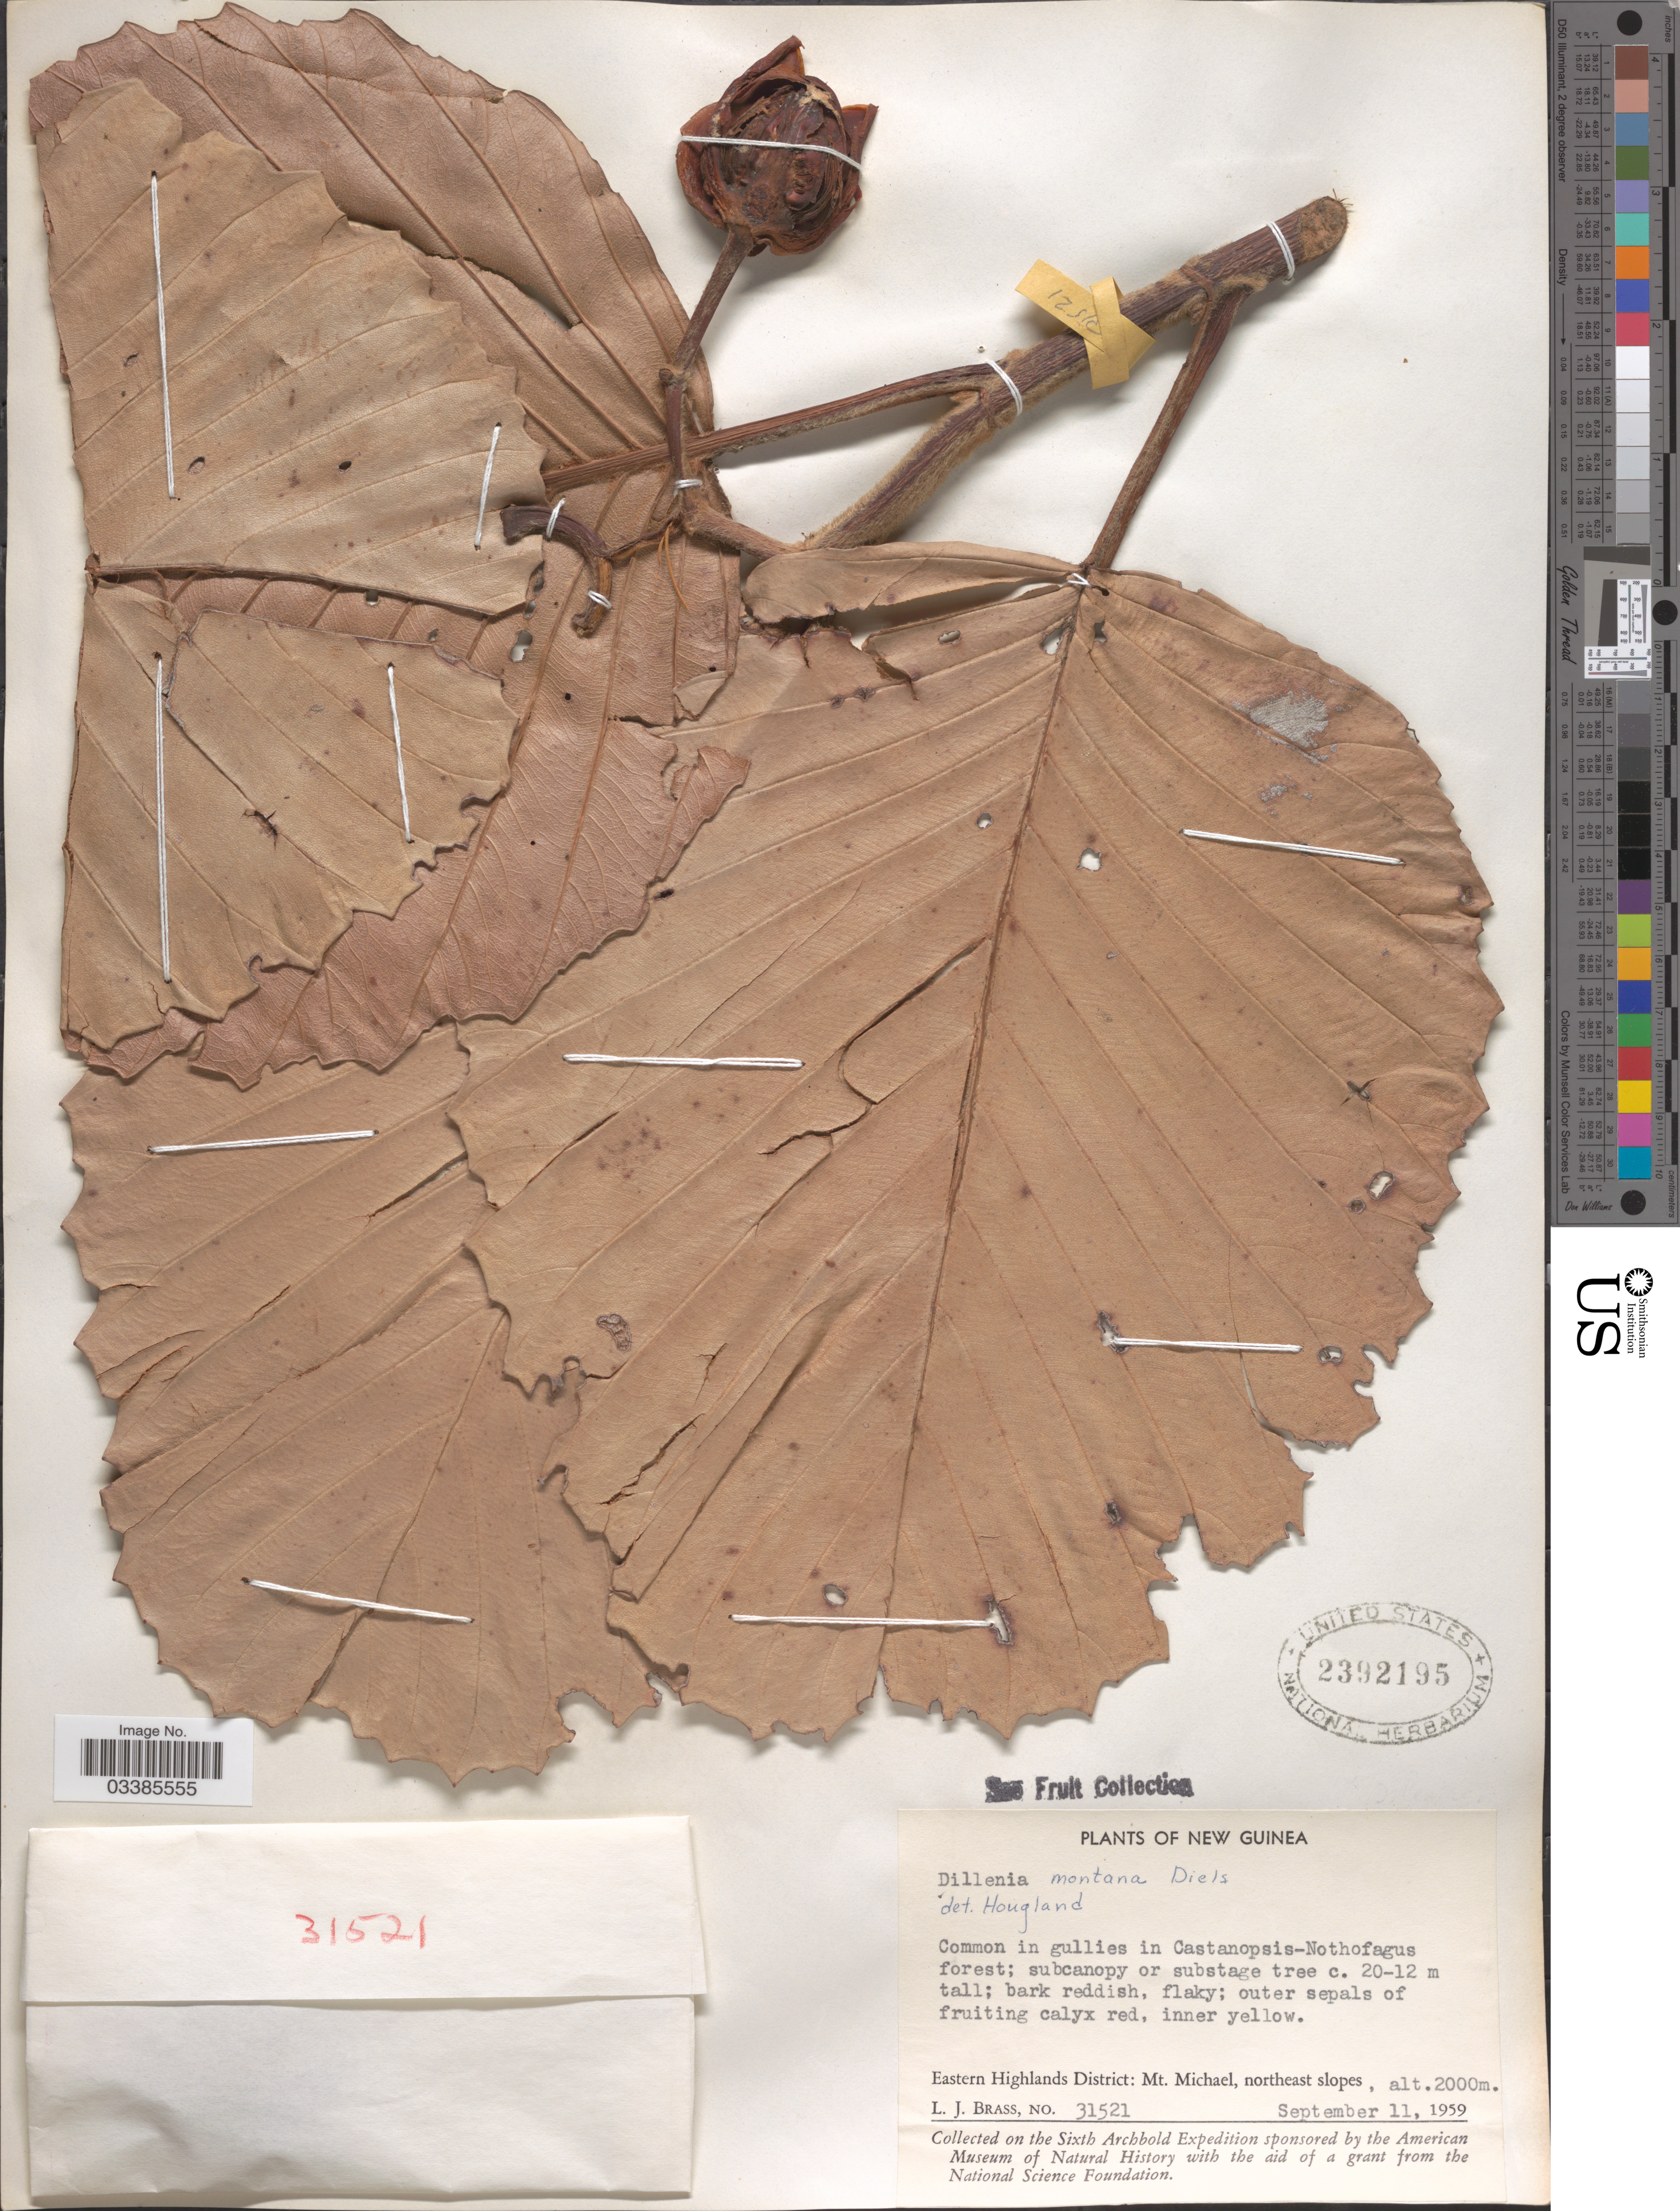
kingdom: Plantae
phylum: Tracheophyta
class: Magnoliopsida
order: Dilleniales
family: Dilleniaceae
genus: Dillenia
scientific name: Dillenia montana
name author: Diels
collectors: L. J. Brass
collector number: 31521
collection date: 1959-09-11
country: Papua New Guinea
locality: New Guinea. Eastern Highlands District: Mt. Michael, northeast slopes.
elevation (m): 2000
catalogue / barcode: US 2392195